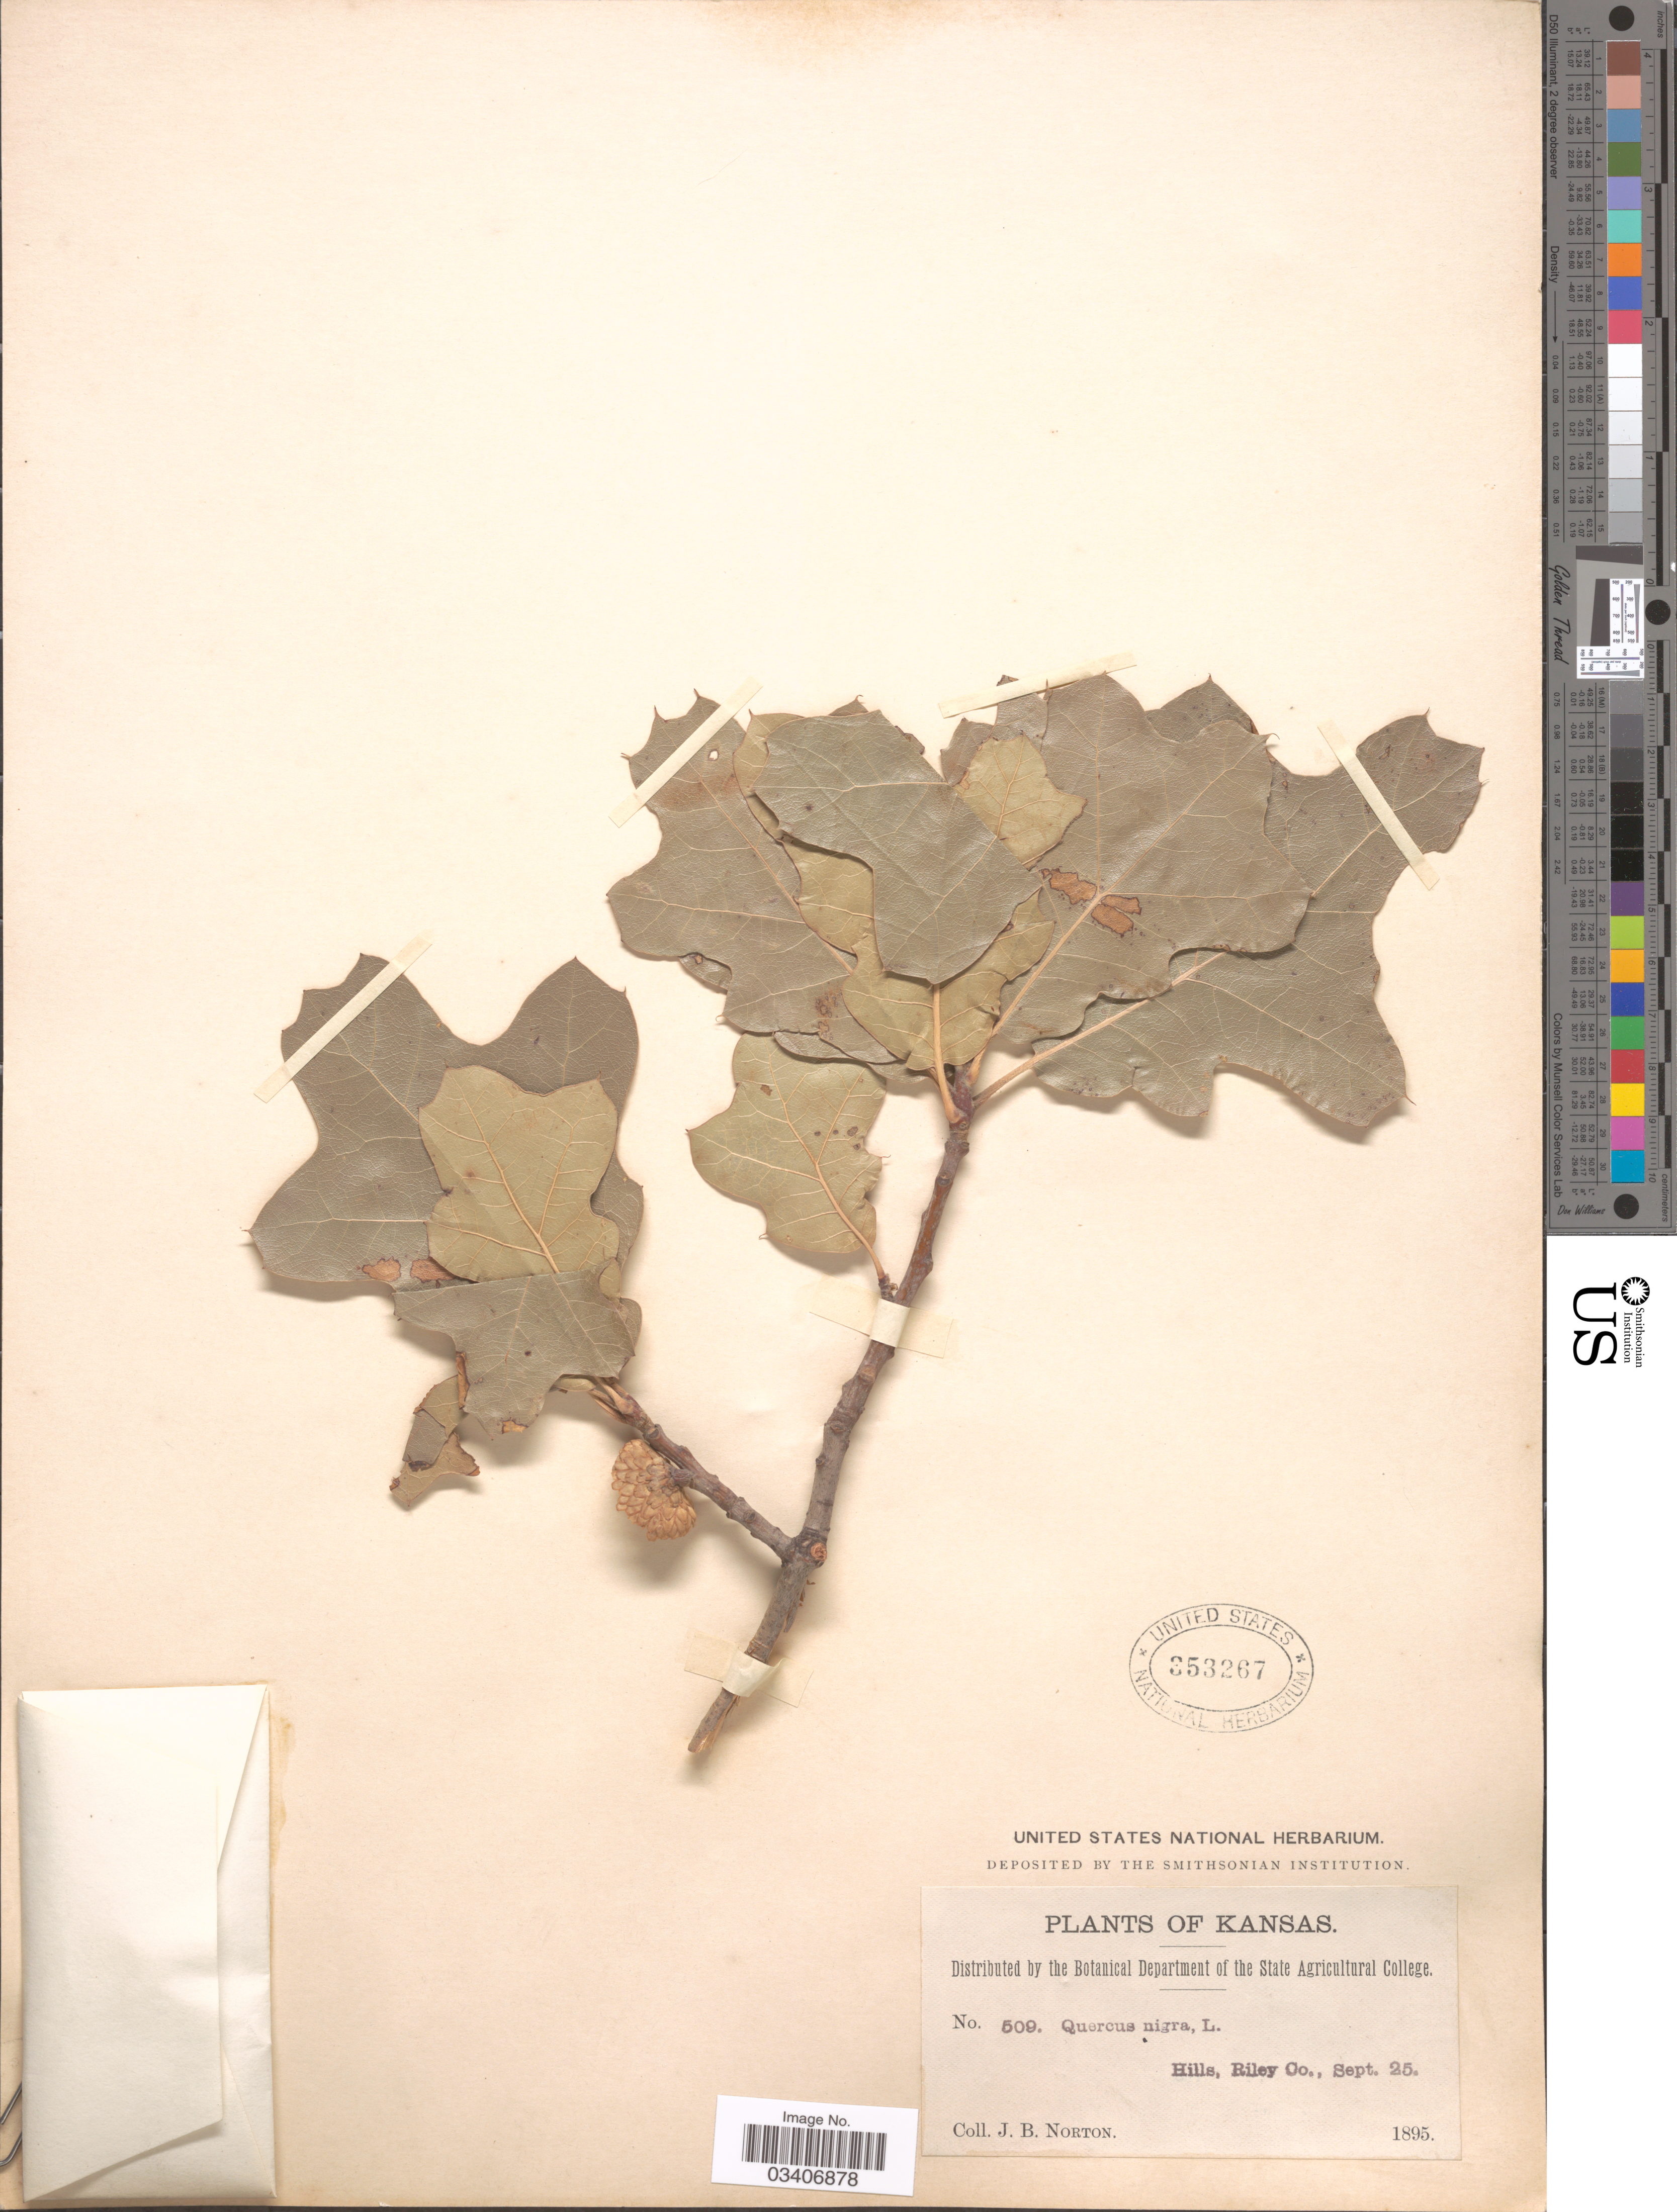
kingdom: Plantae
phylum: Tracheophyta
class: Magnoliopsida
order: Fagales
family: Fagaceae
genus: Quercus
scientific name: Quercus marilandica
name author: (L.) Münchh.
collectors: J. B. Norton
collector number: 509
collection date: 1895-09-25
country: United States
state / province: Kansas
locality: Hills, Riley Co.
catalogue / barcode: US 353267